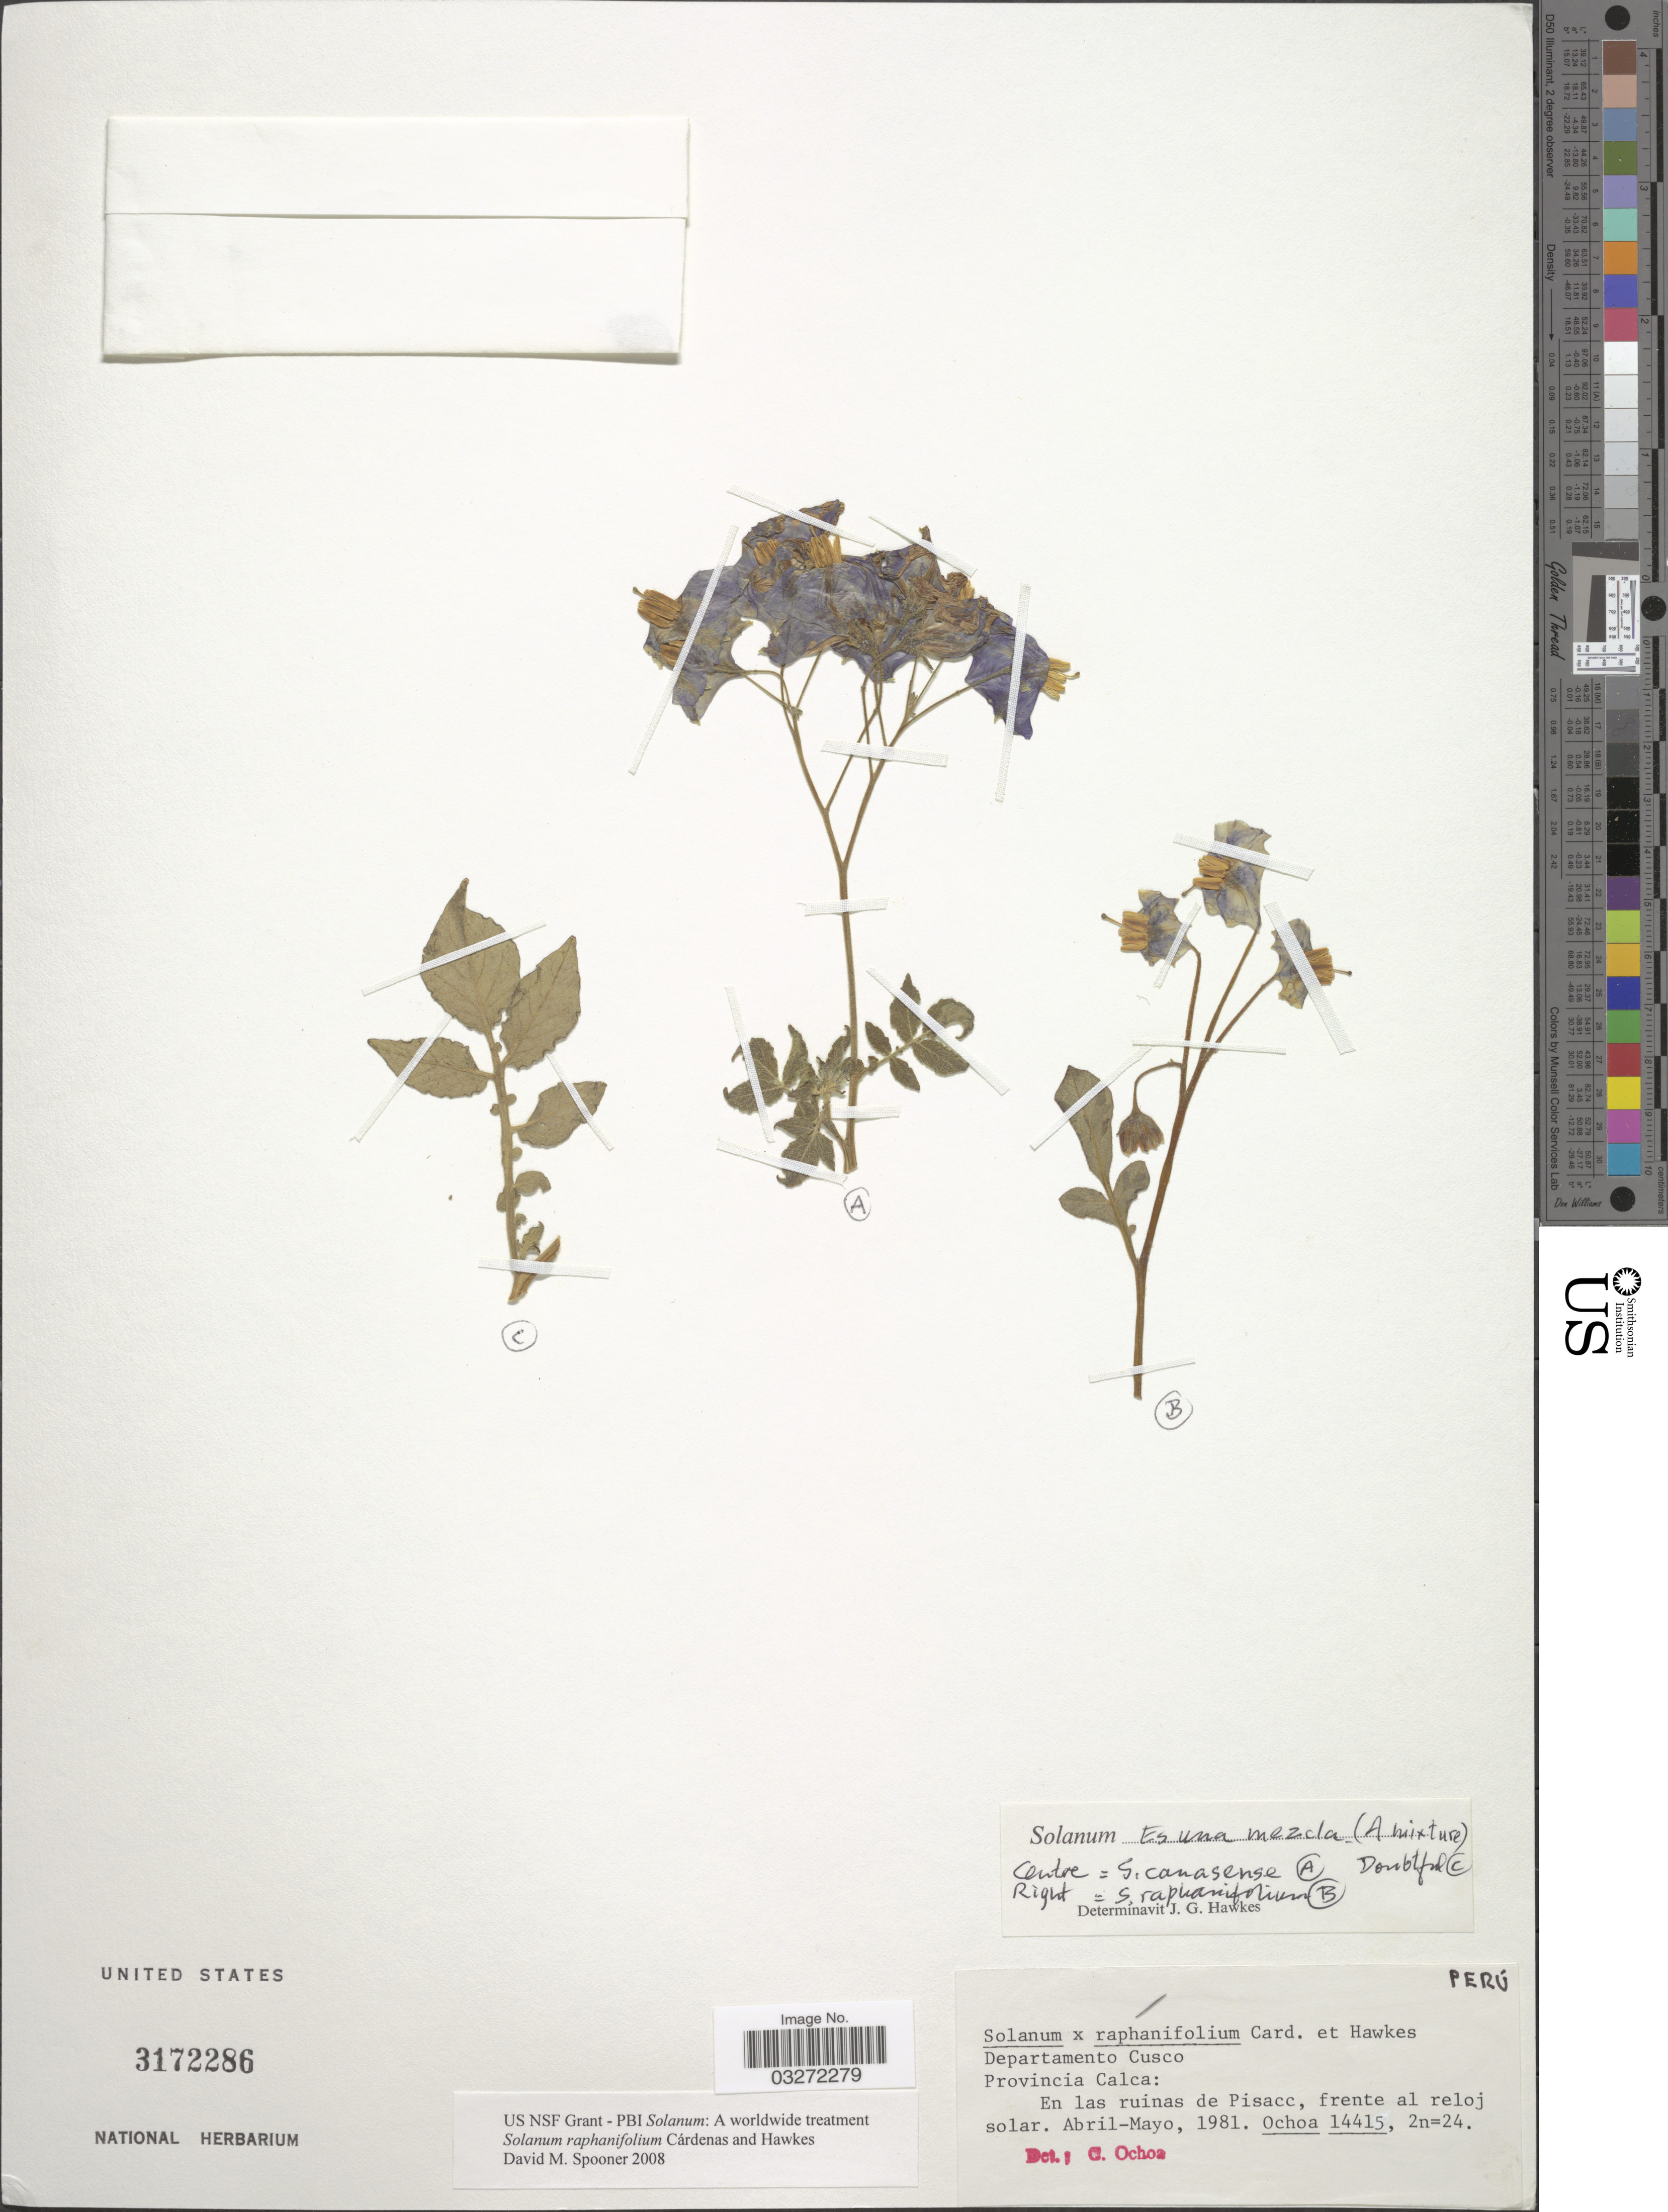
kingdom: Plantae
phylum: Tracheophyta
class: Magnoliopsida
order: Solanales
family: Solanaceae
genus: Solanum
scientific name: Solanum raphanifolium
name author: Cárdenas & Hawkes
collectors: -. Ochoa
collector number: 14415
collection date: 1981-04/1981-05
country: Peru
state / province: Cusco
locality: Departamento Cusco, Provincia Calca: En las ruinas de Pisacc, frente al reloj solar.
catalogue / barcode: US 3172286